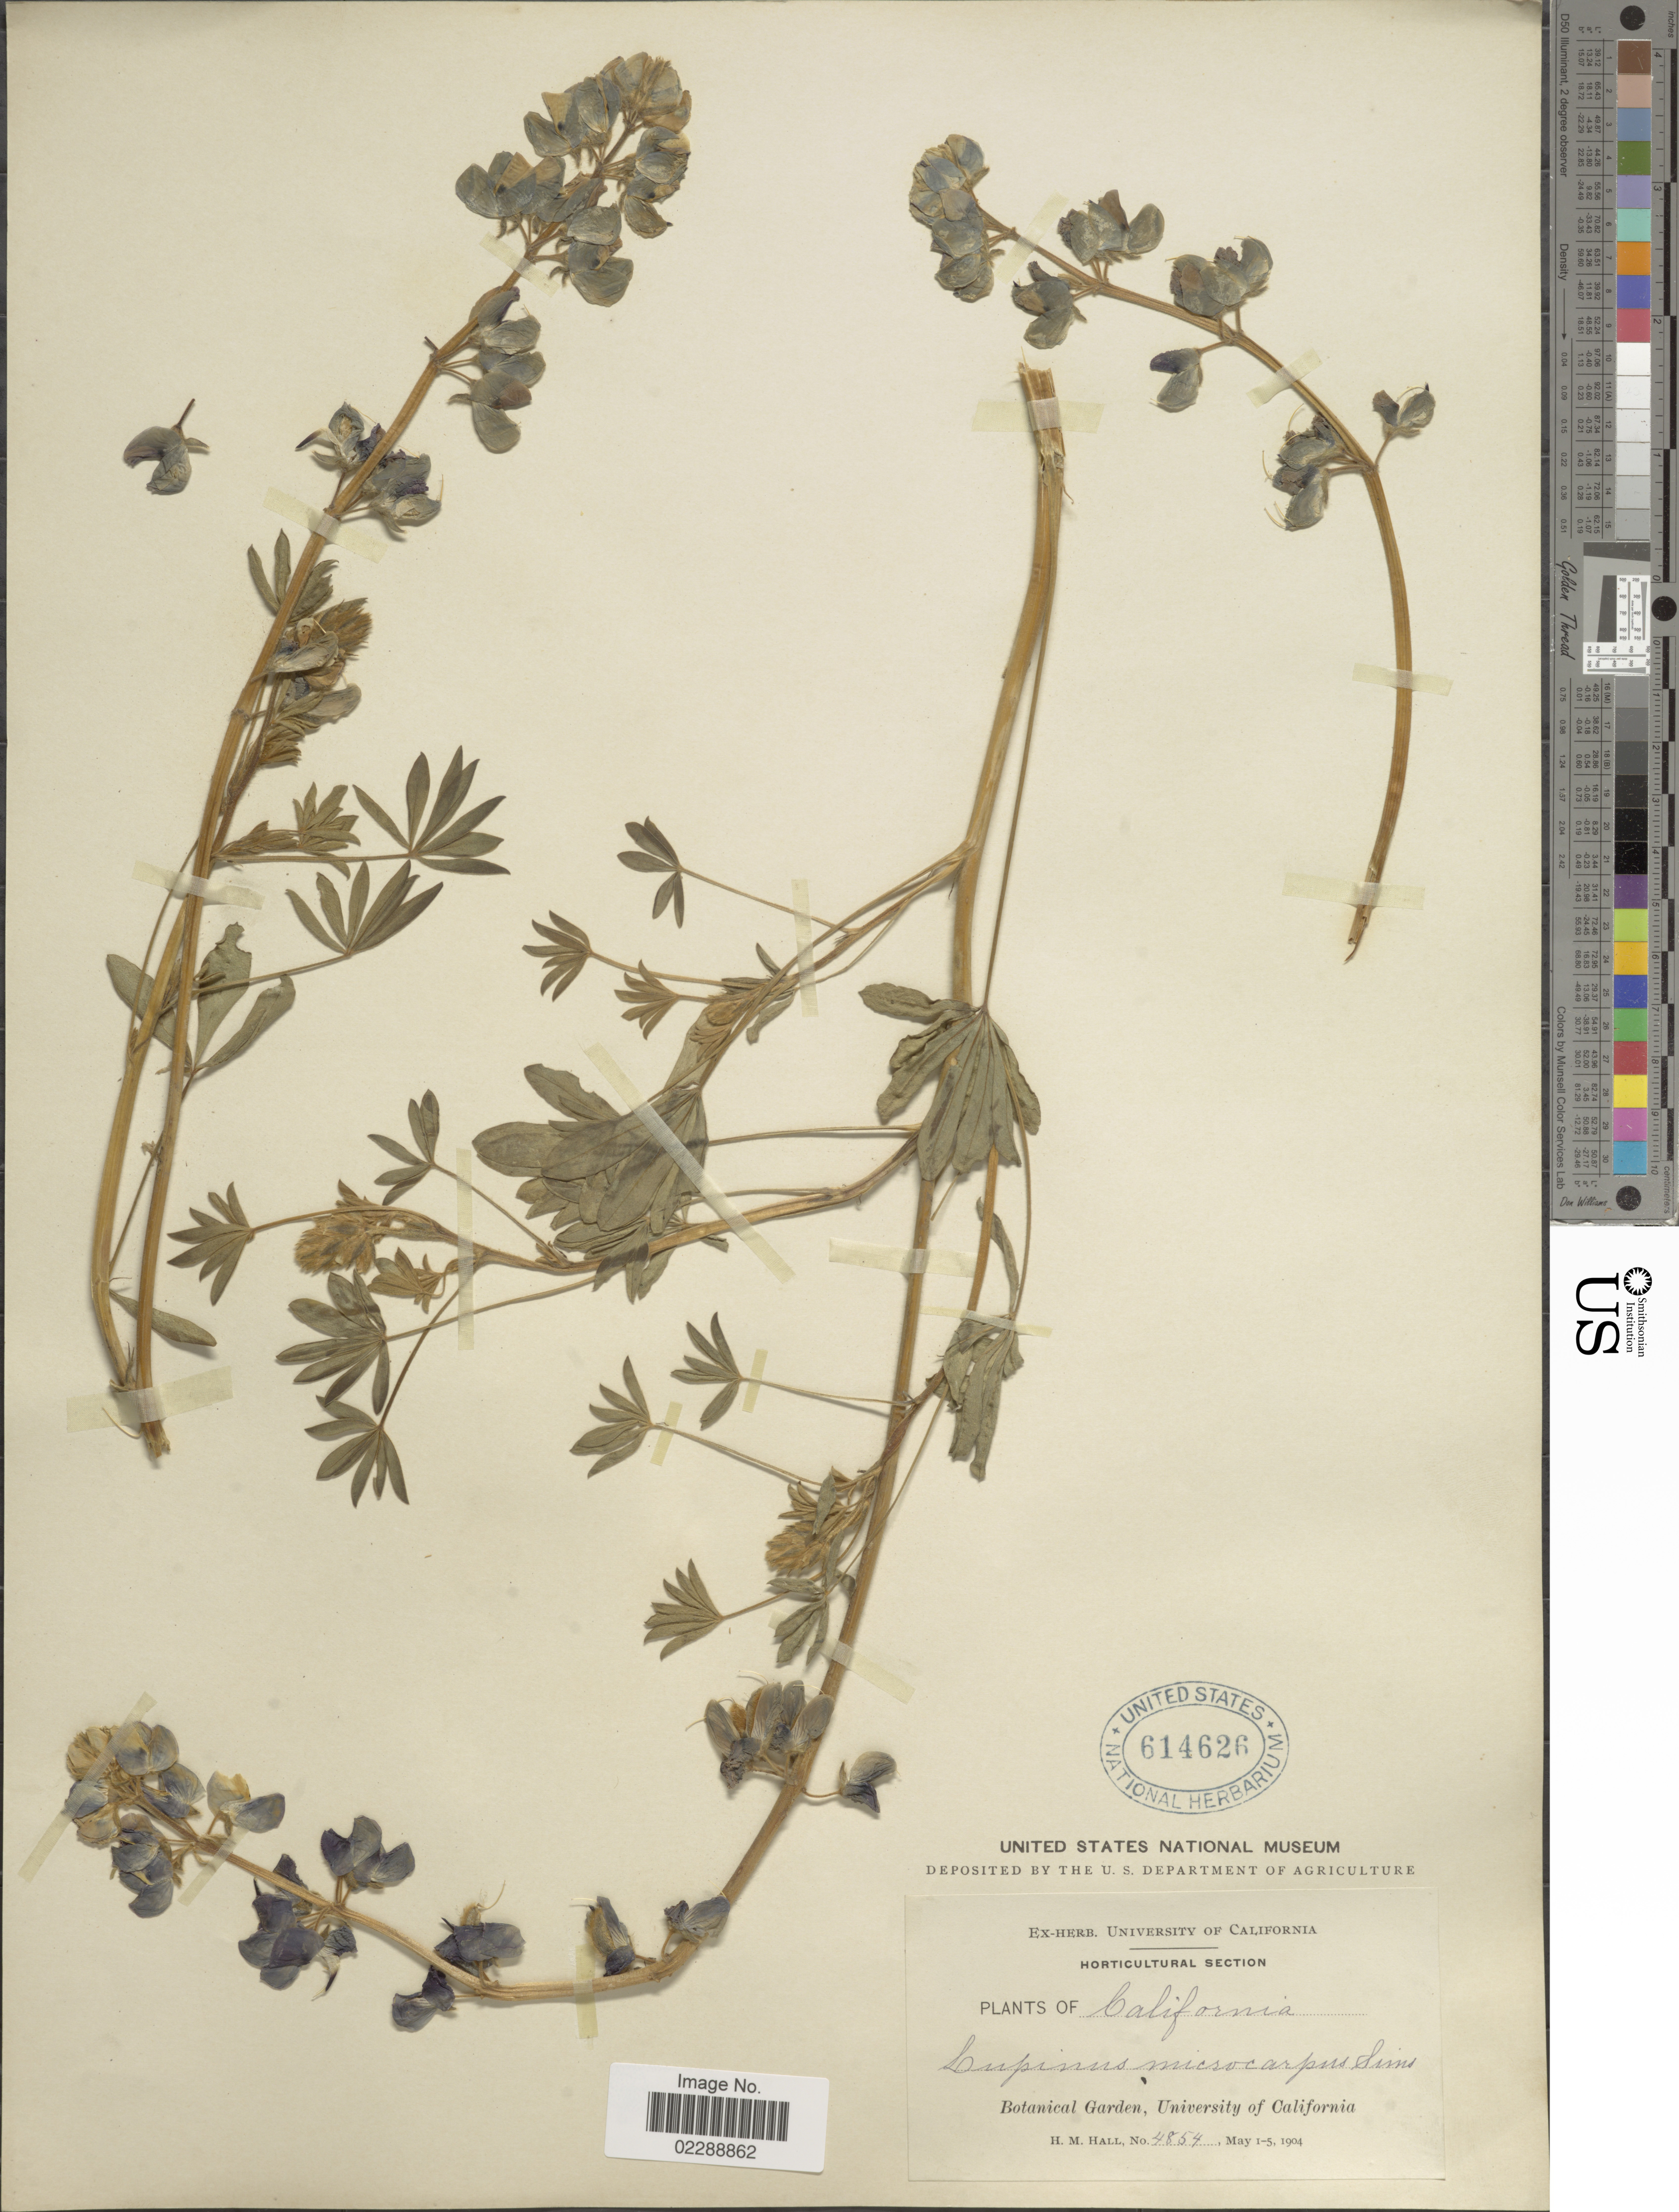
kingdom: Plantae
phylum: Tracheophyta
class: Magnoliopsida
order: Fabales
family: Fabaceae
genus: Lupinus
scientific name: Lupinus sp.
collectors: H. M. Hall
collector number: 4854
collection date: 1904-05-01/1904-05-05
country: United States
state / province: California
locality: Horticultural Section, Botanical Garden, University of California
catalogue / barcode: US 614626